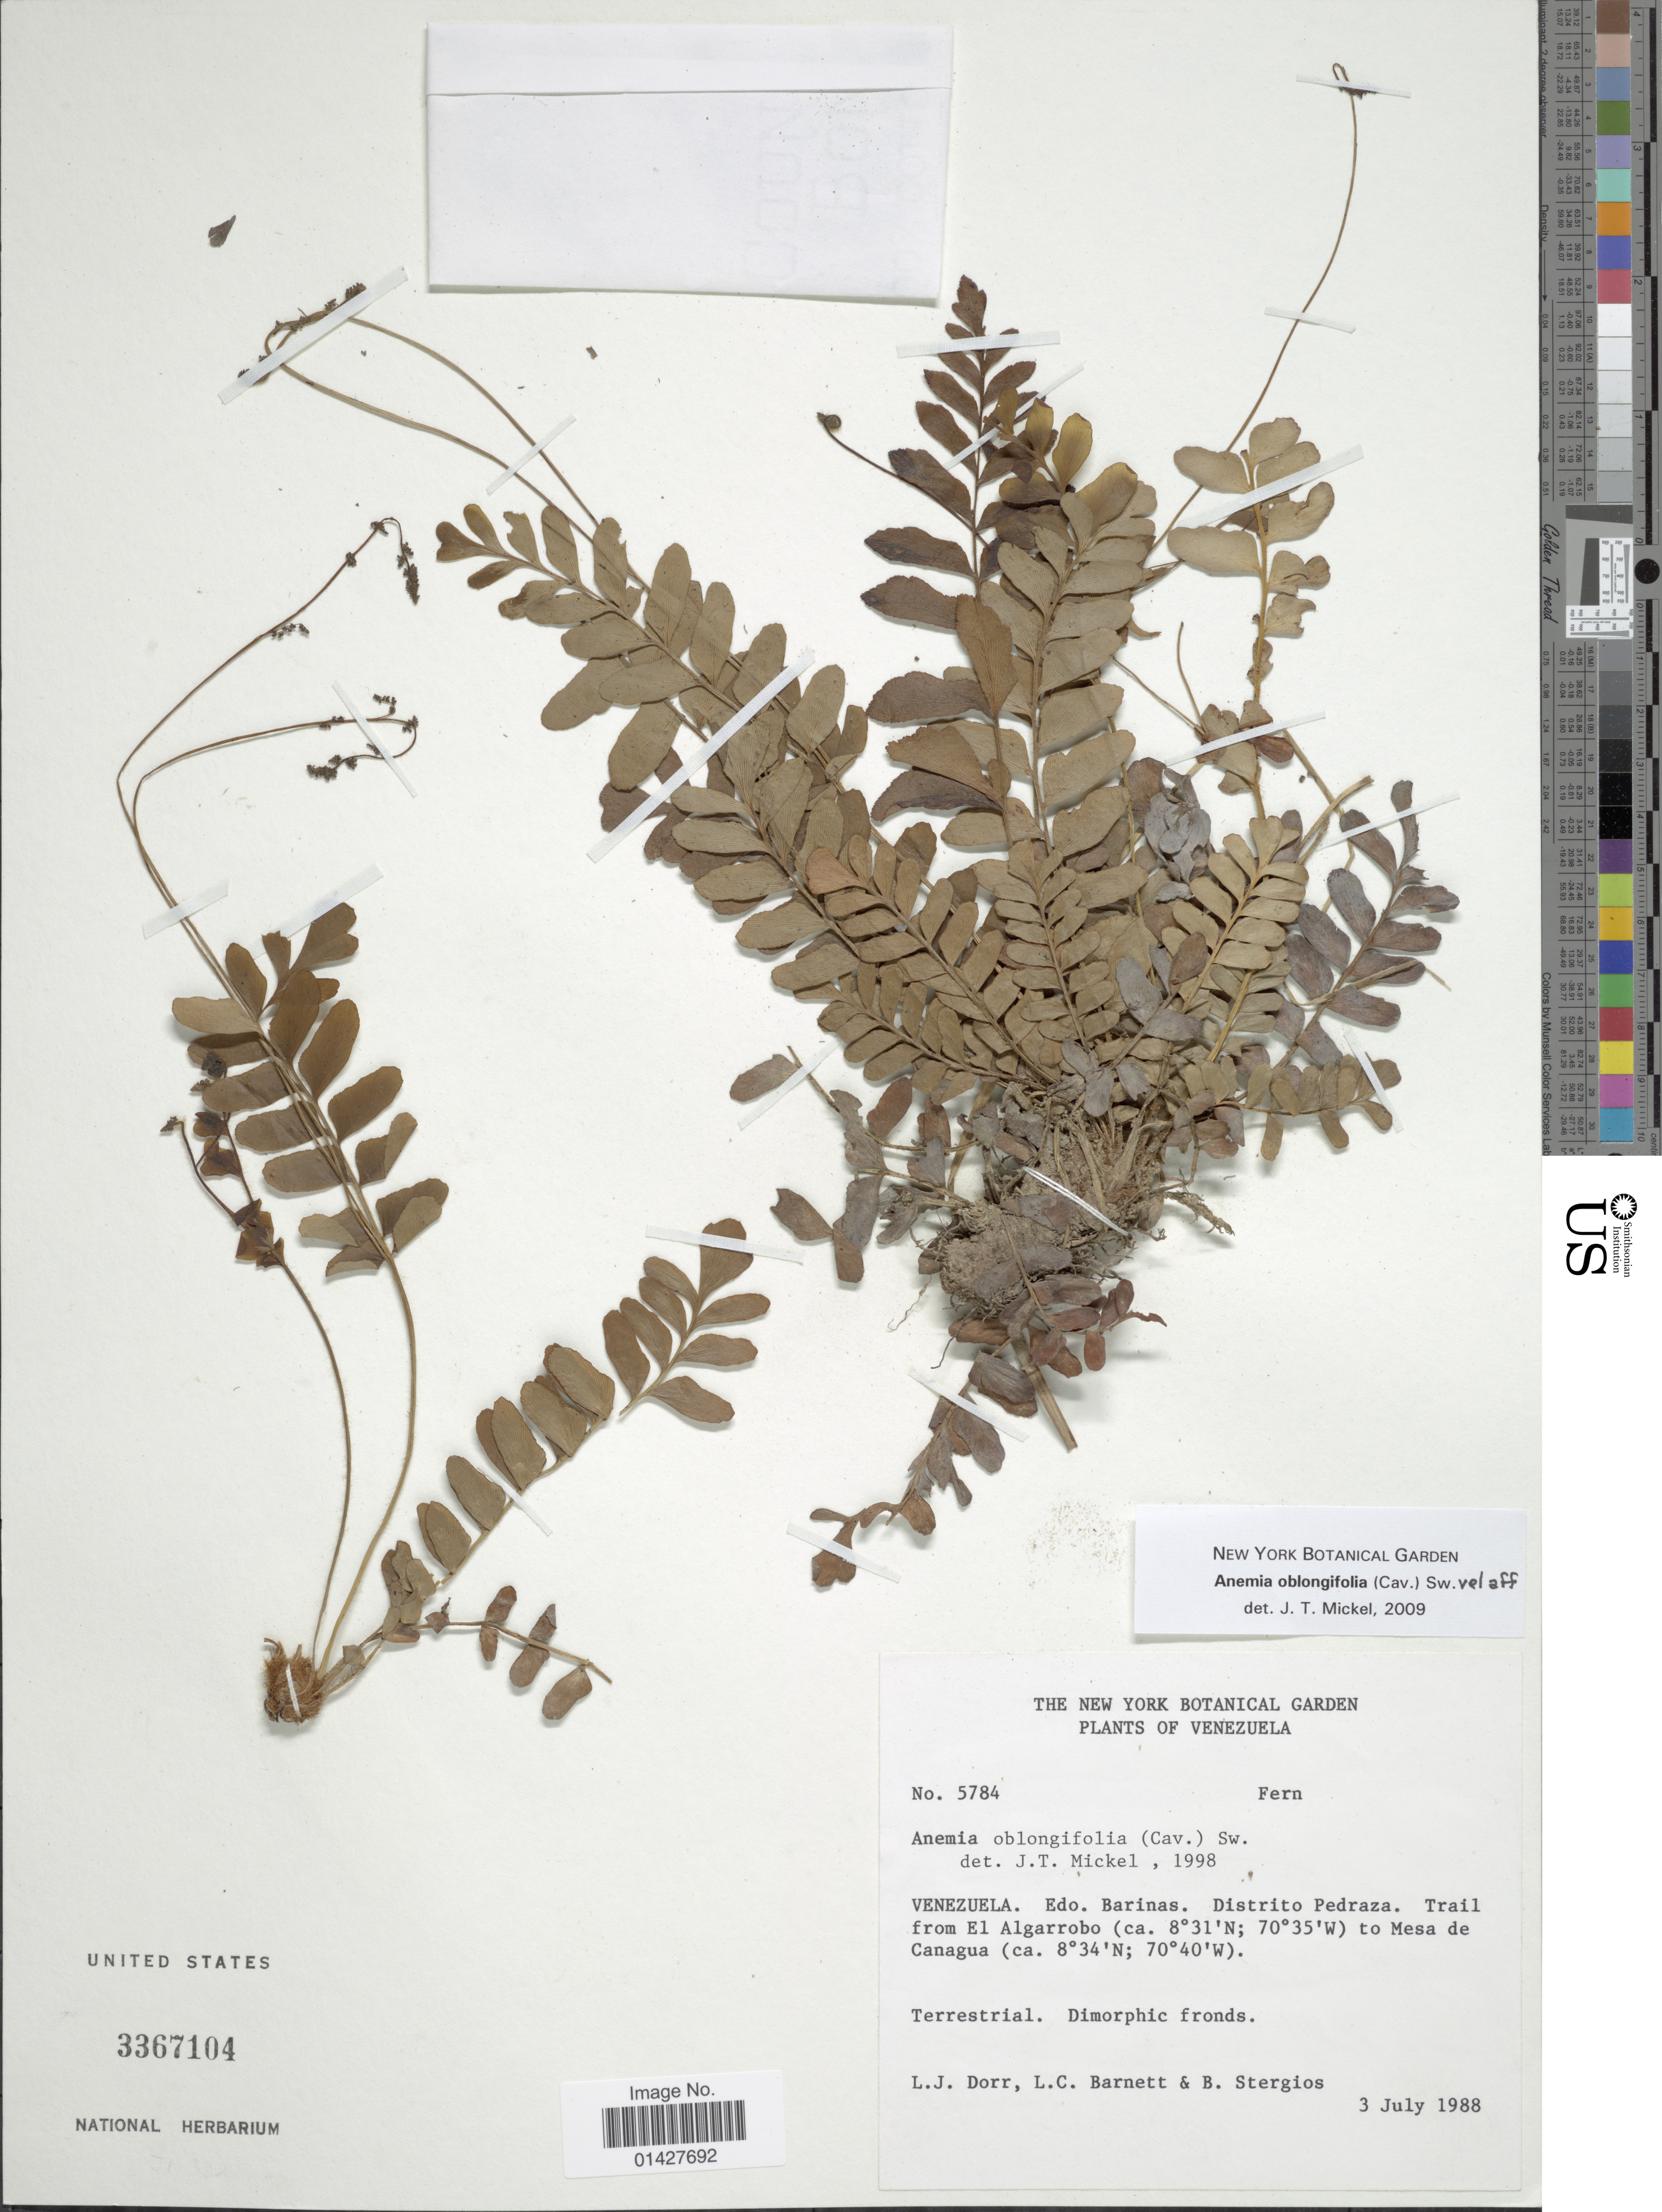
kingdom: Plantae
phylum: Tracheophyta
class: Polypodiopsida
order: Schizaeales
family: Anemiaceae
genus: Anemia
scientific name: Anemia oblongifolia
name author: (Cav.) Sw.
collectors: L. J. Dorr, L. C. Barnett & B. G. Stergios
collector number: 5784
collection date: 1988-07-03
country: Venezuela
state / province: Barinas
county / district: Pedraza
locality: Trail from el Algarrobo to Mesa de Canagua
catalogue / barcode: US 3367104